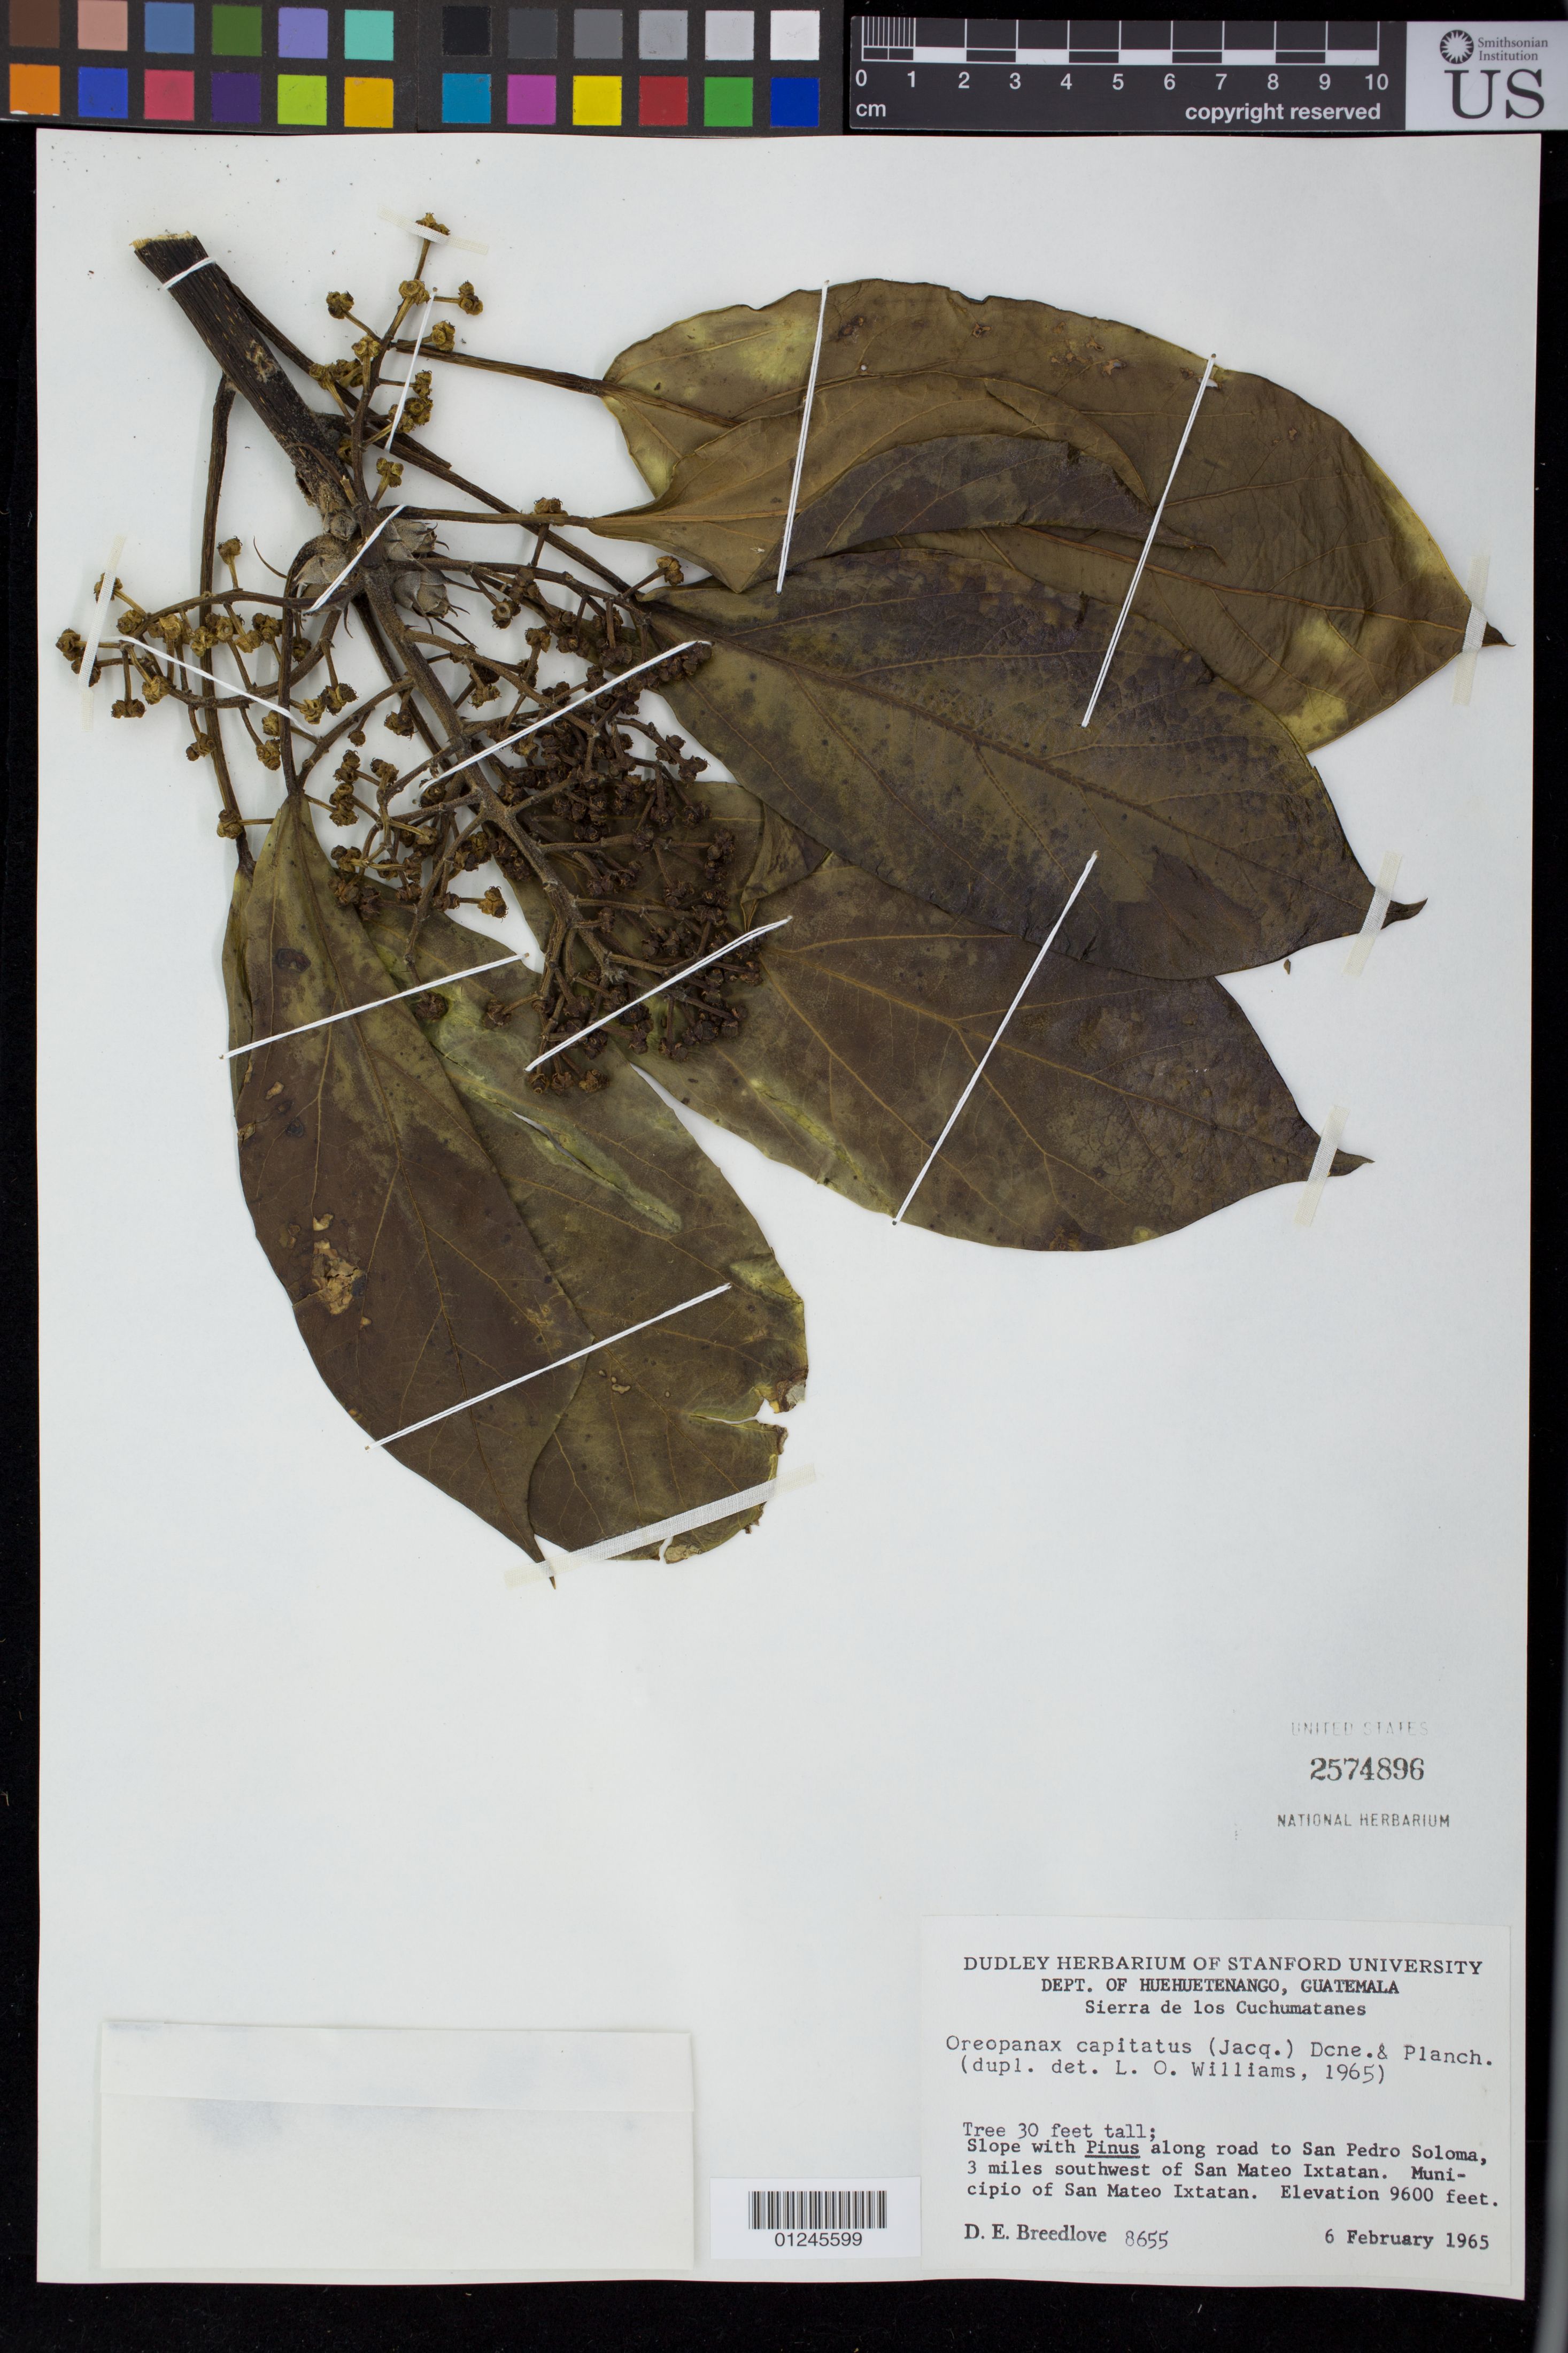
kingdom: Plantae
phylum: Tracheophyta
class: Magnoliopsida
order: Apiales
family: Araliaceae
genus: Oreopanax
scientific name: Oreopanax capitatus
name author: (Jacq.) Decne. & Planch.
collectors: D. E. Breedlove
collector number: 8655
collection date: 1965-02-06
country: Guatemala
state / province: Huehuetenango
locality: Slope with Pinus along road to San Pedro Soloma, 3 miles southwest of San Mateo Ixtatan. Municipio of San Mateo Ixtatan. Sierra de los Cuchumatanes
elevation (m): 2926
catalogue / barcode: US 2574896